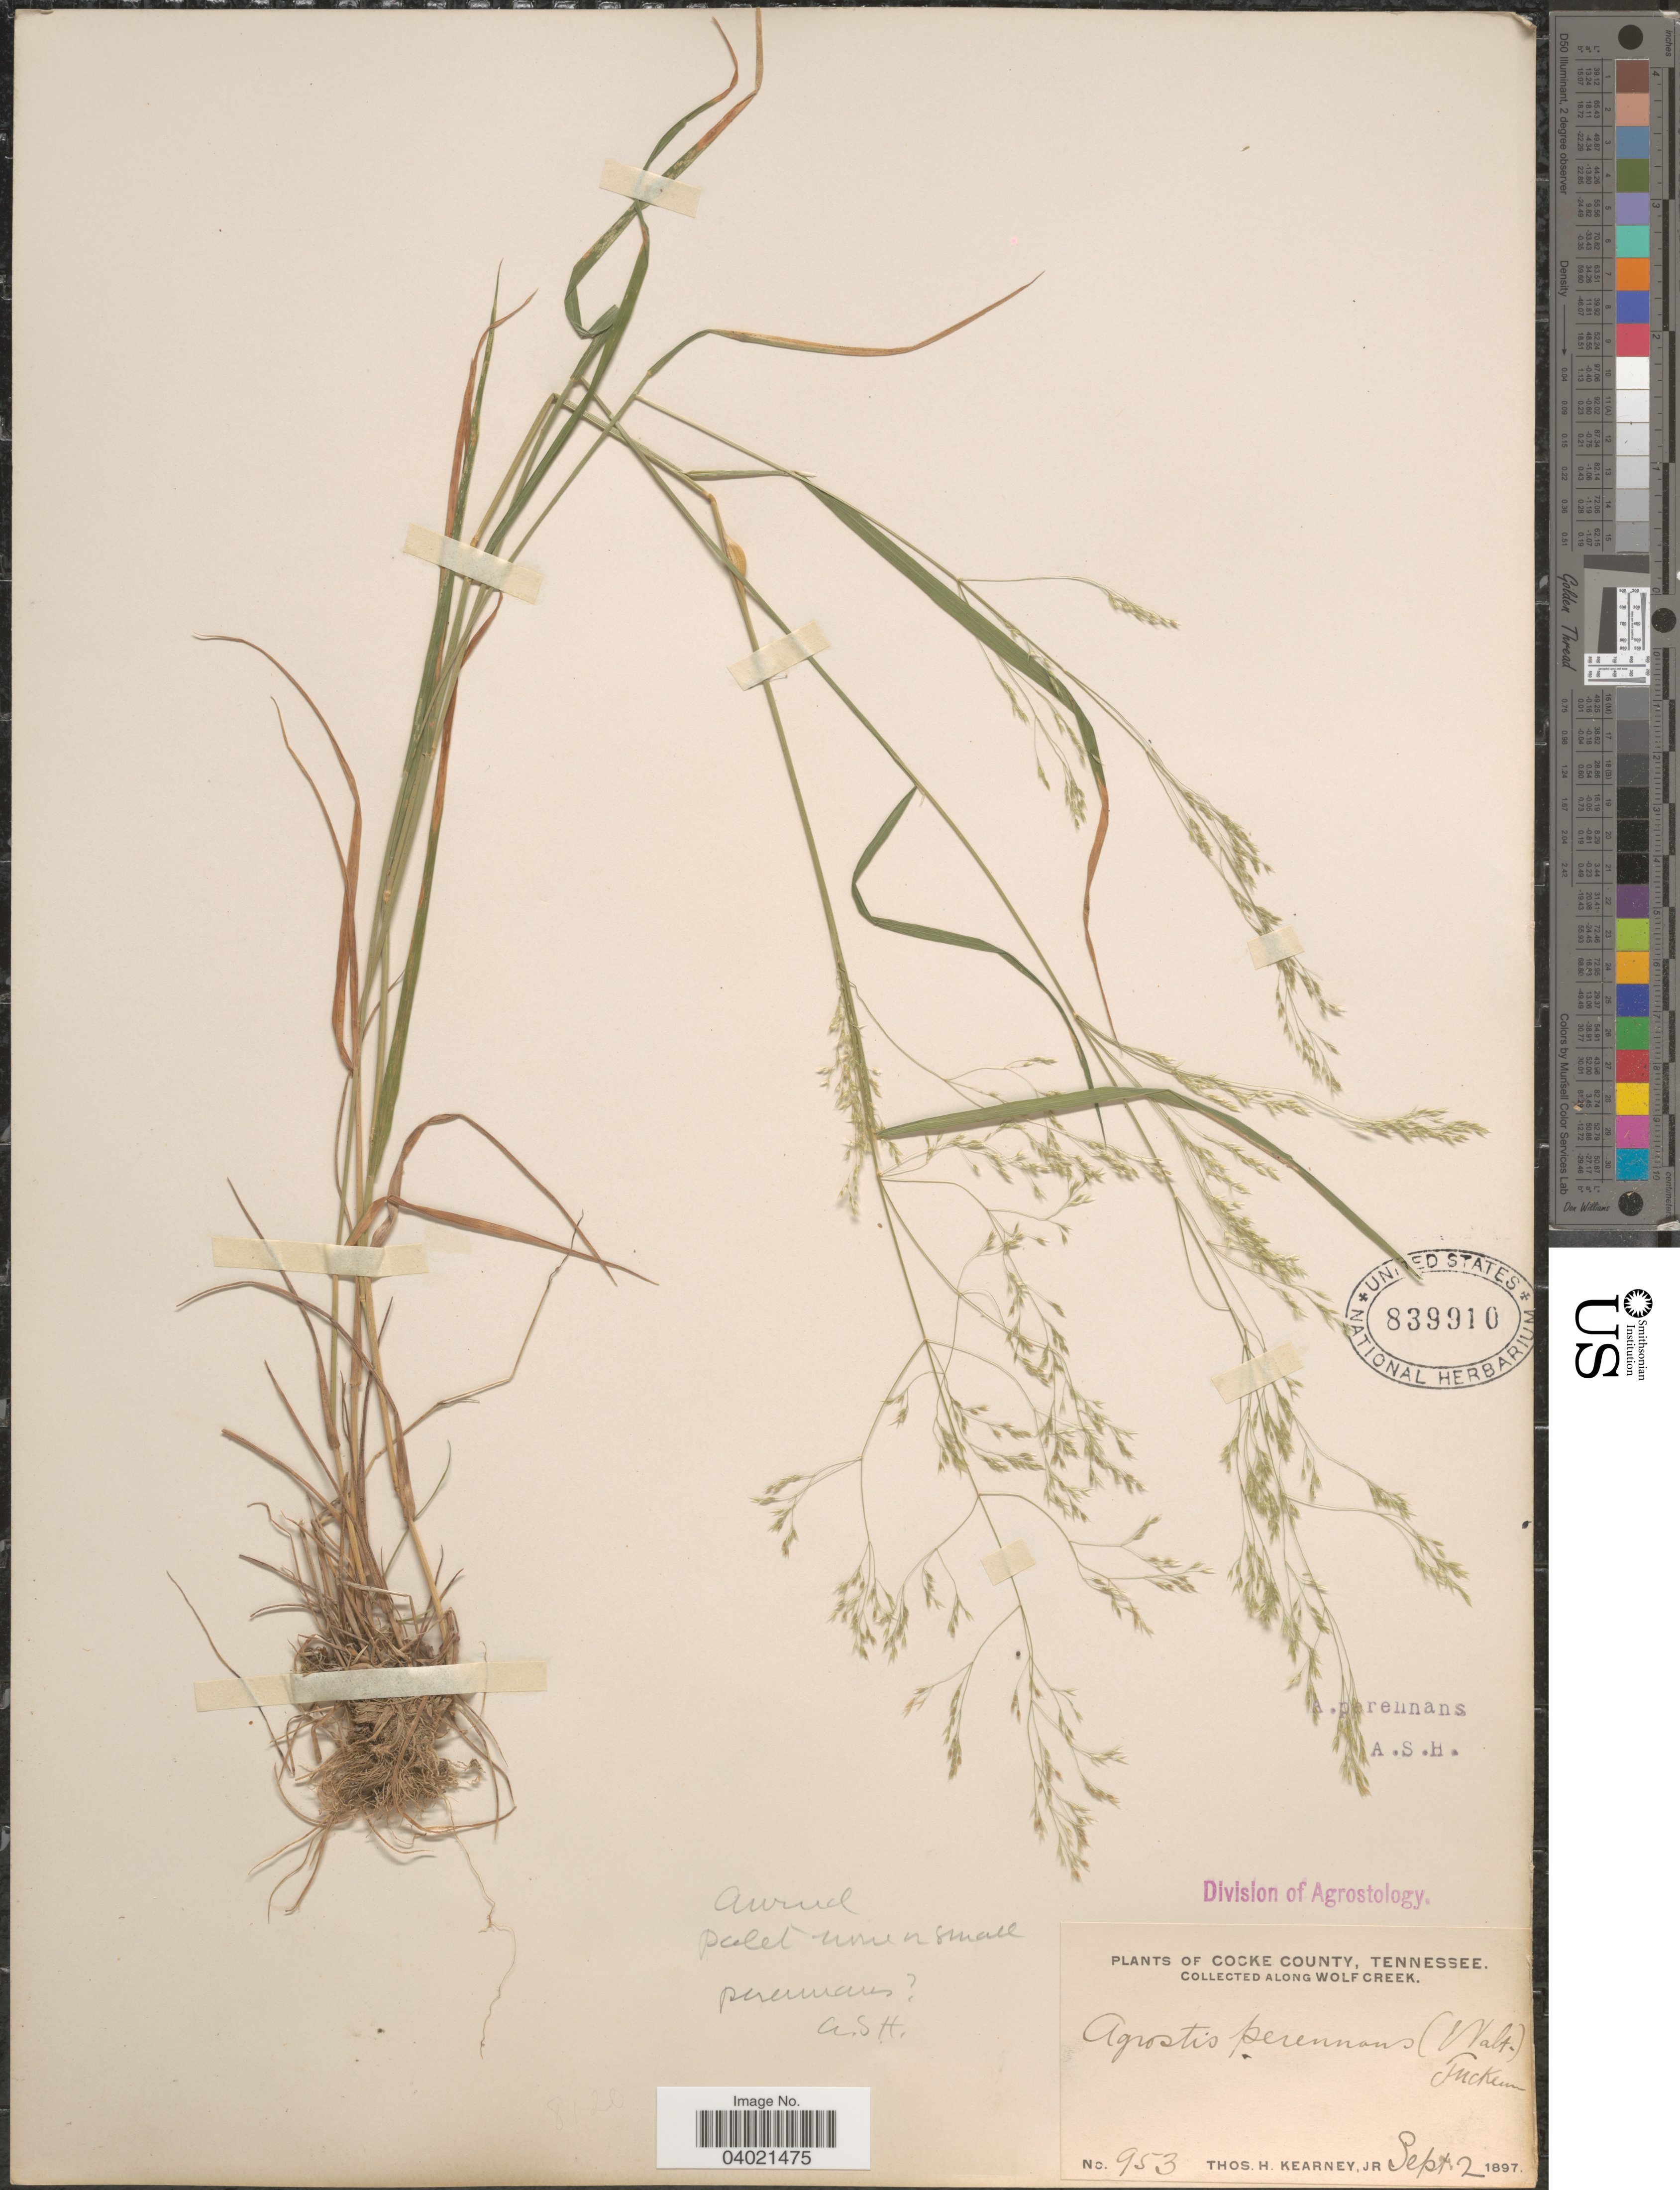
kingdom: Plantae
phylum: Tracheophyta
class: Liliopsida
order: Poales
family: Poaceae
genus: Agrostis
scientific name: Agrostis perennans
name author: (Walter) Tuck.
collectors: T. H. Kearney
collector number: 953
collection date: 1897-09-02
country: United States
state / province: Tennessee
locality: Cocke County, along Wolf Creek.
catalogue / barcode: US 839910